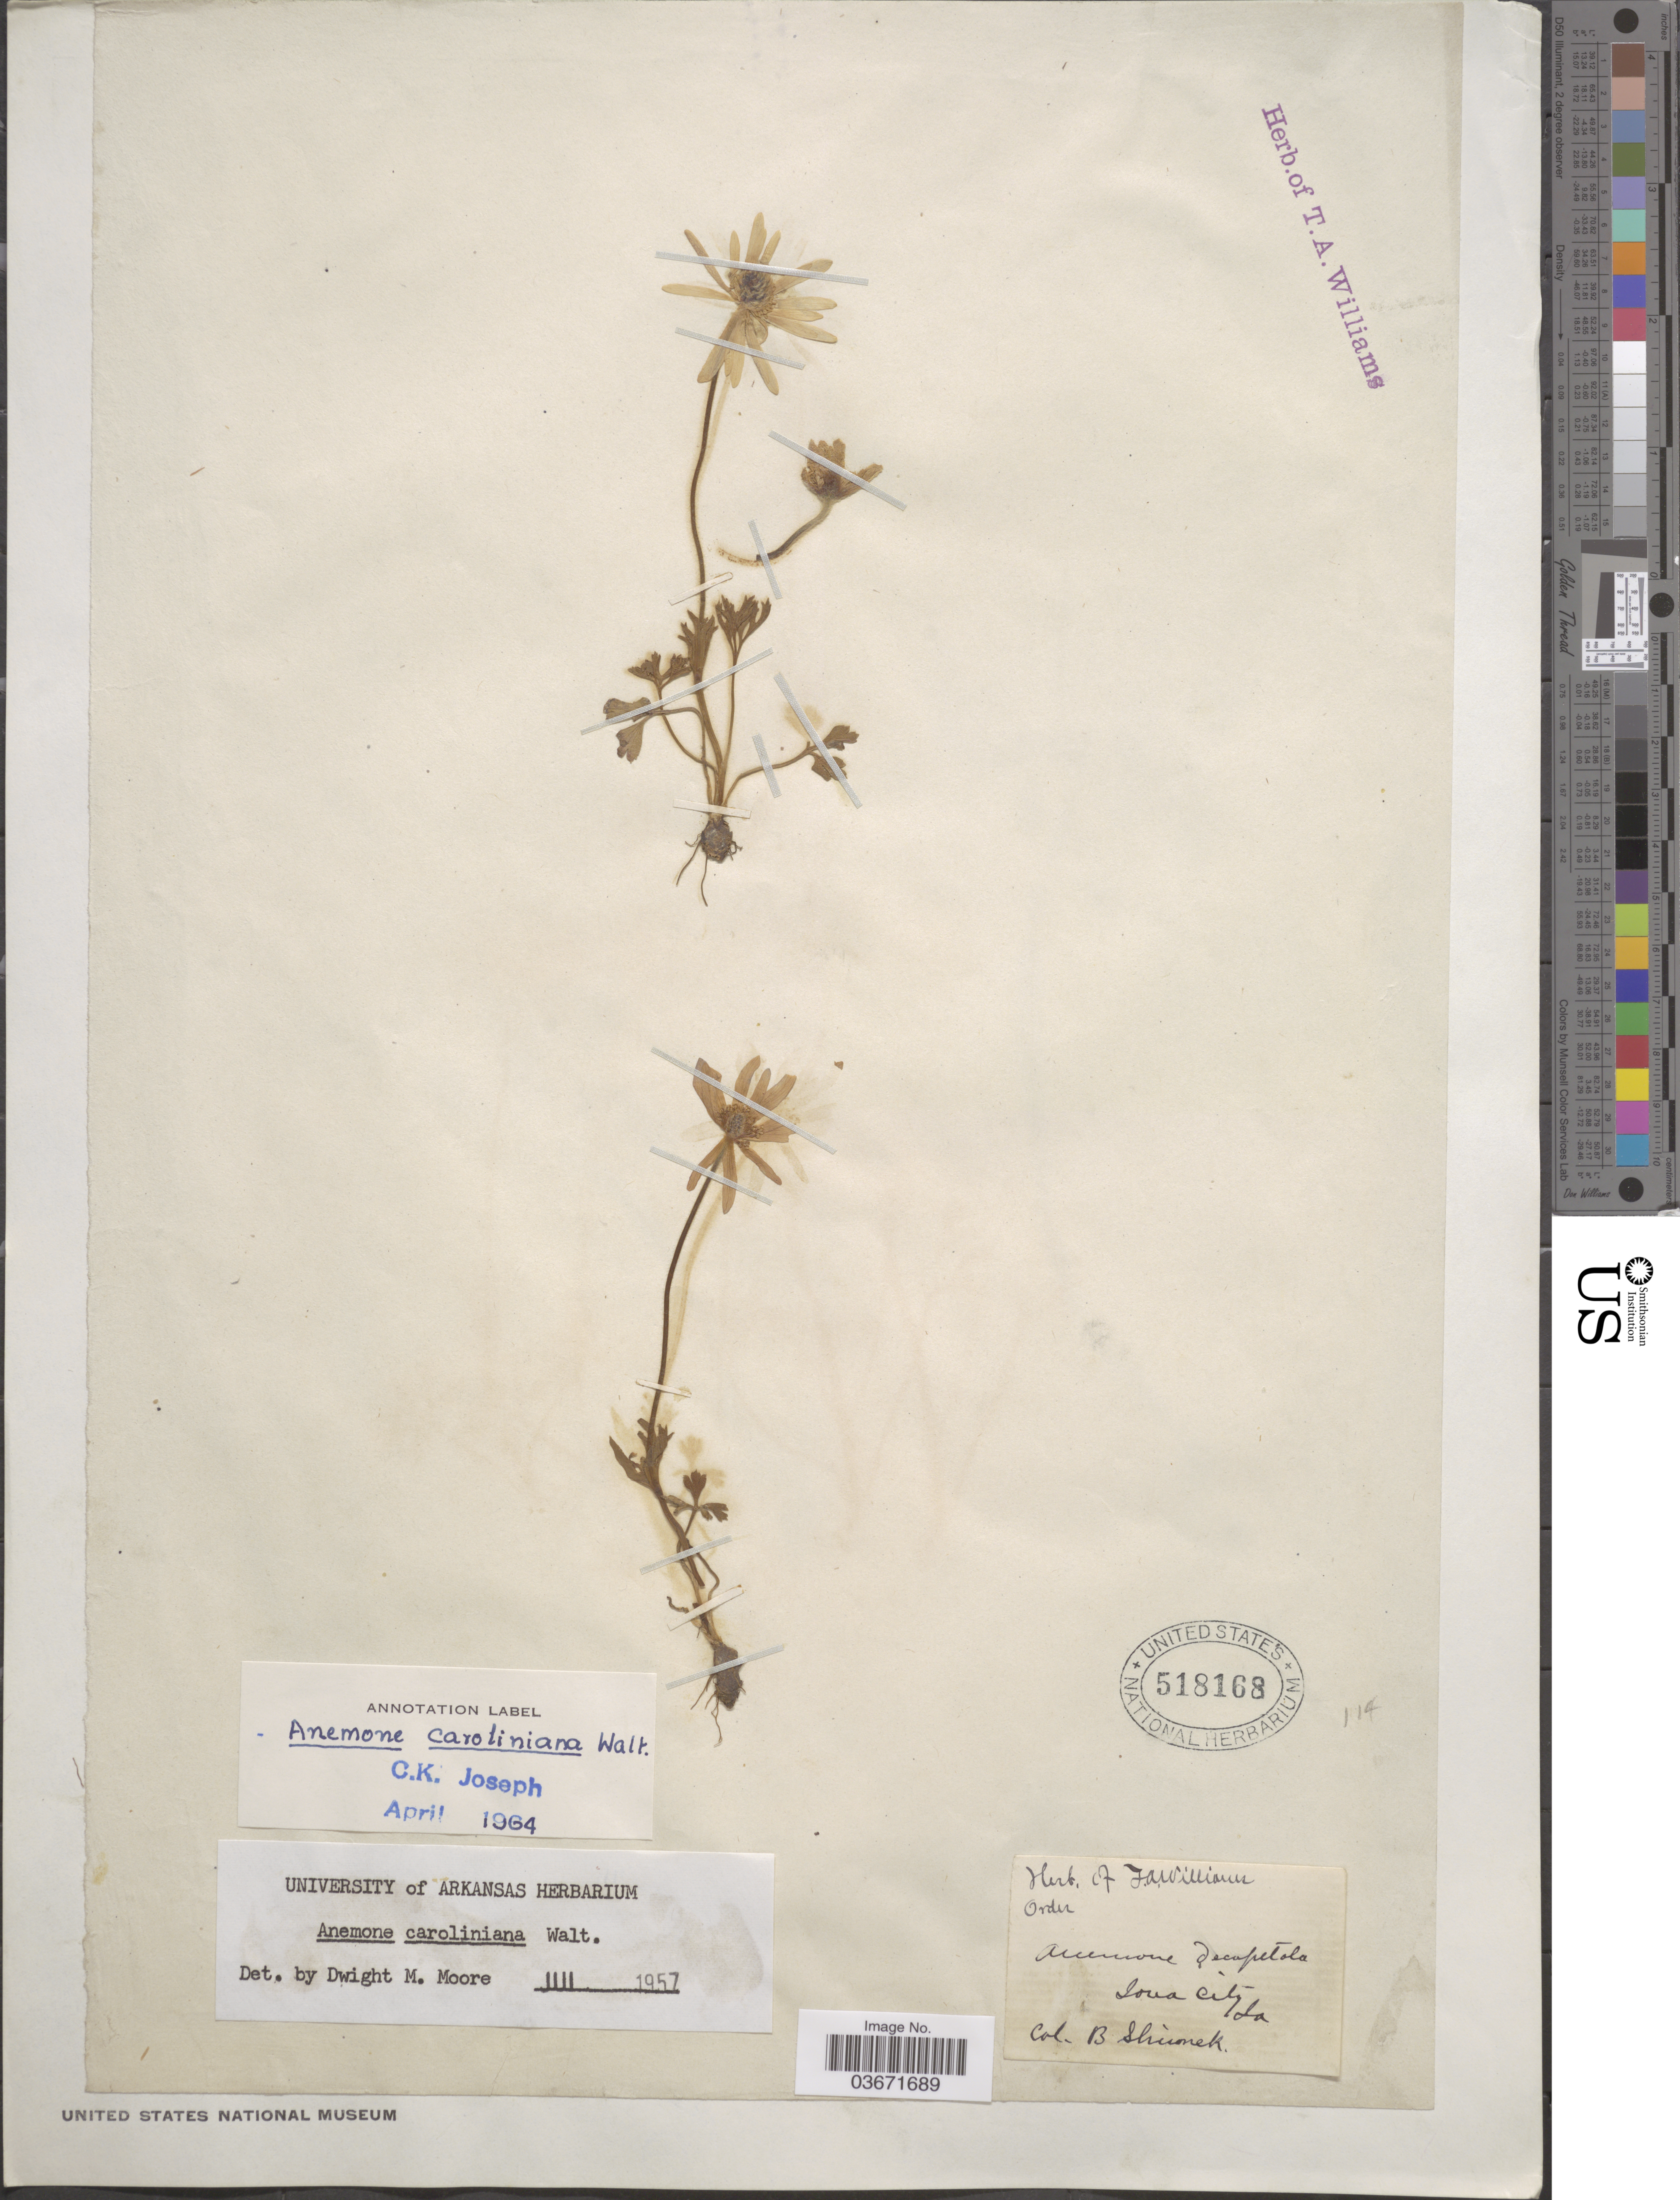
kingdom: Plantae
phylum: Tracheophyta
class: Magnoliopsida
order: Ranunculales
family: Ranunculaceae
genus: Anemone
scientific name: Anemone caroliniana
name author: Walter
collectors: B. Shimek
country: United States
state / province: Iowa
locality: Iowa City.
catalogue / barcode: US 518168